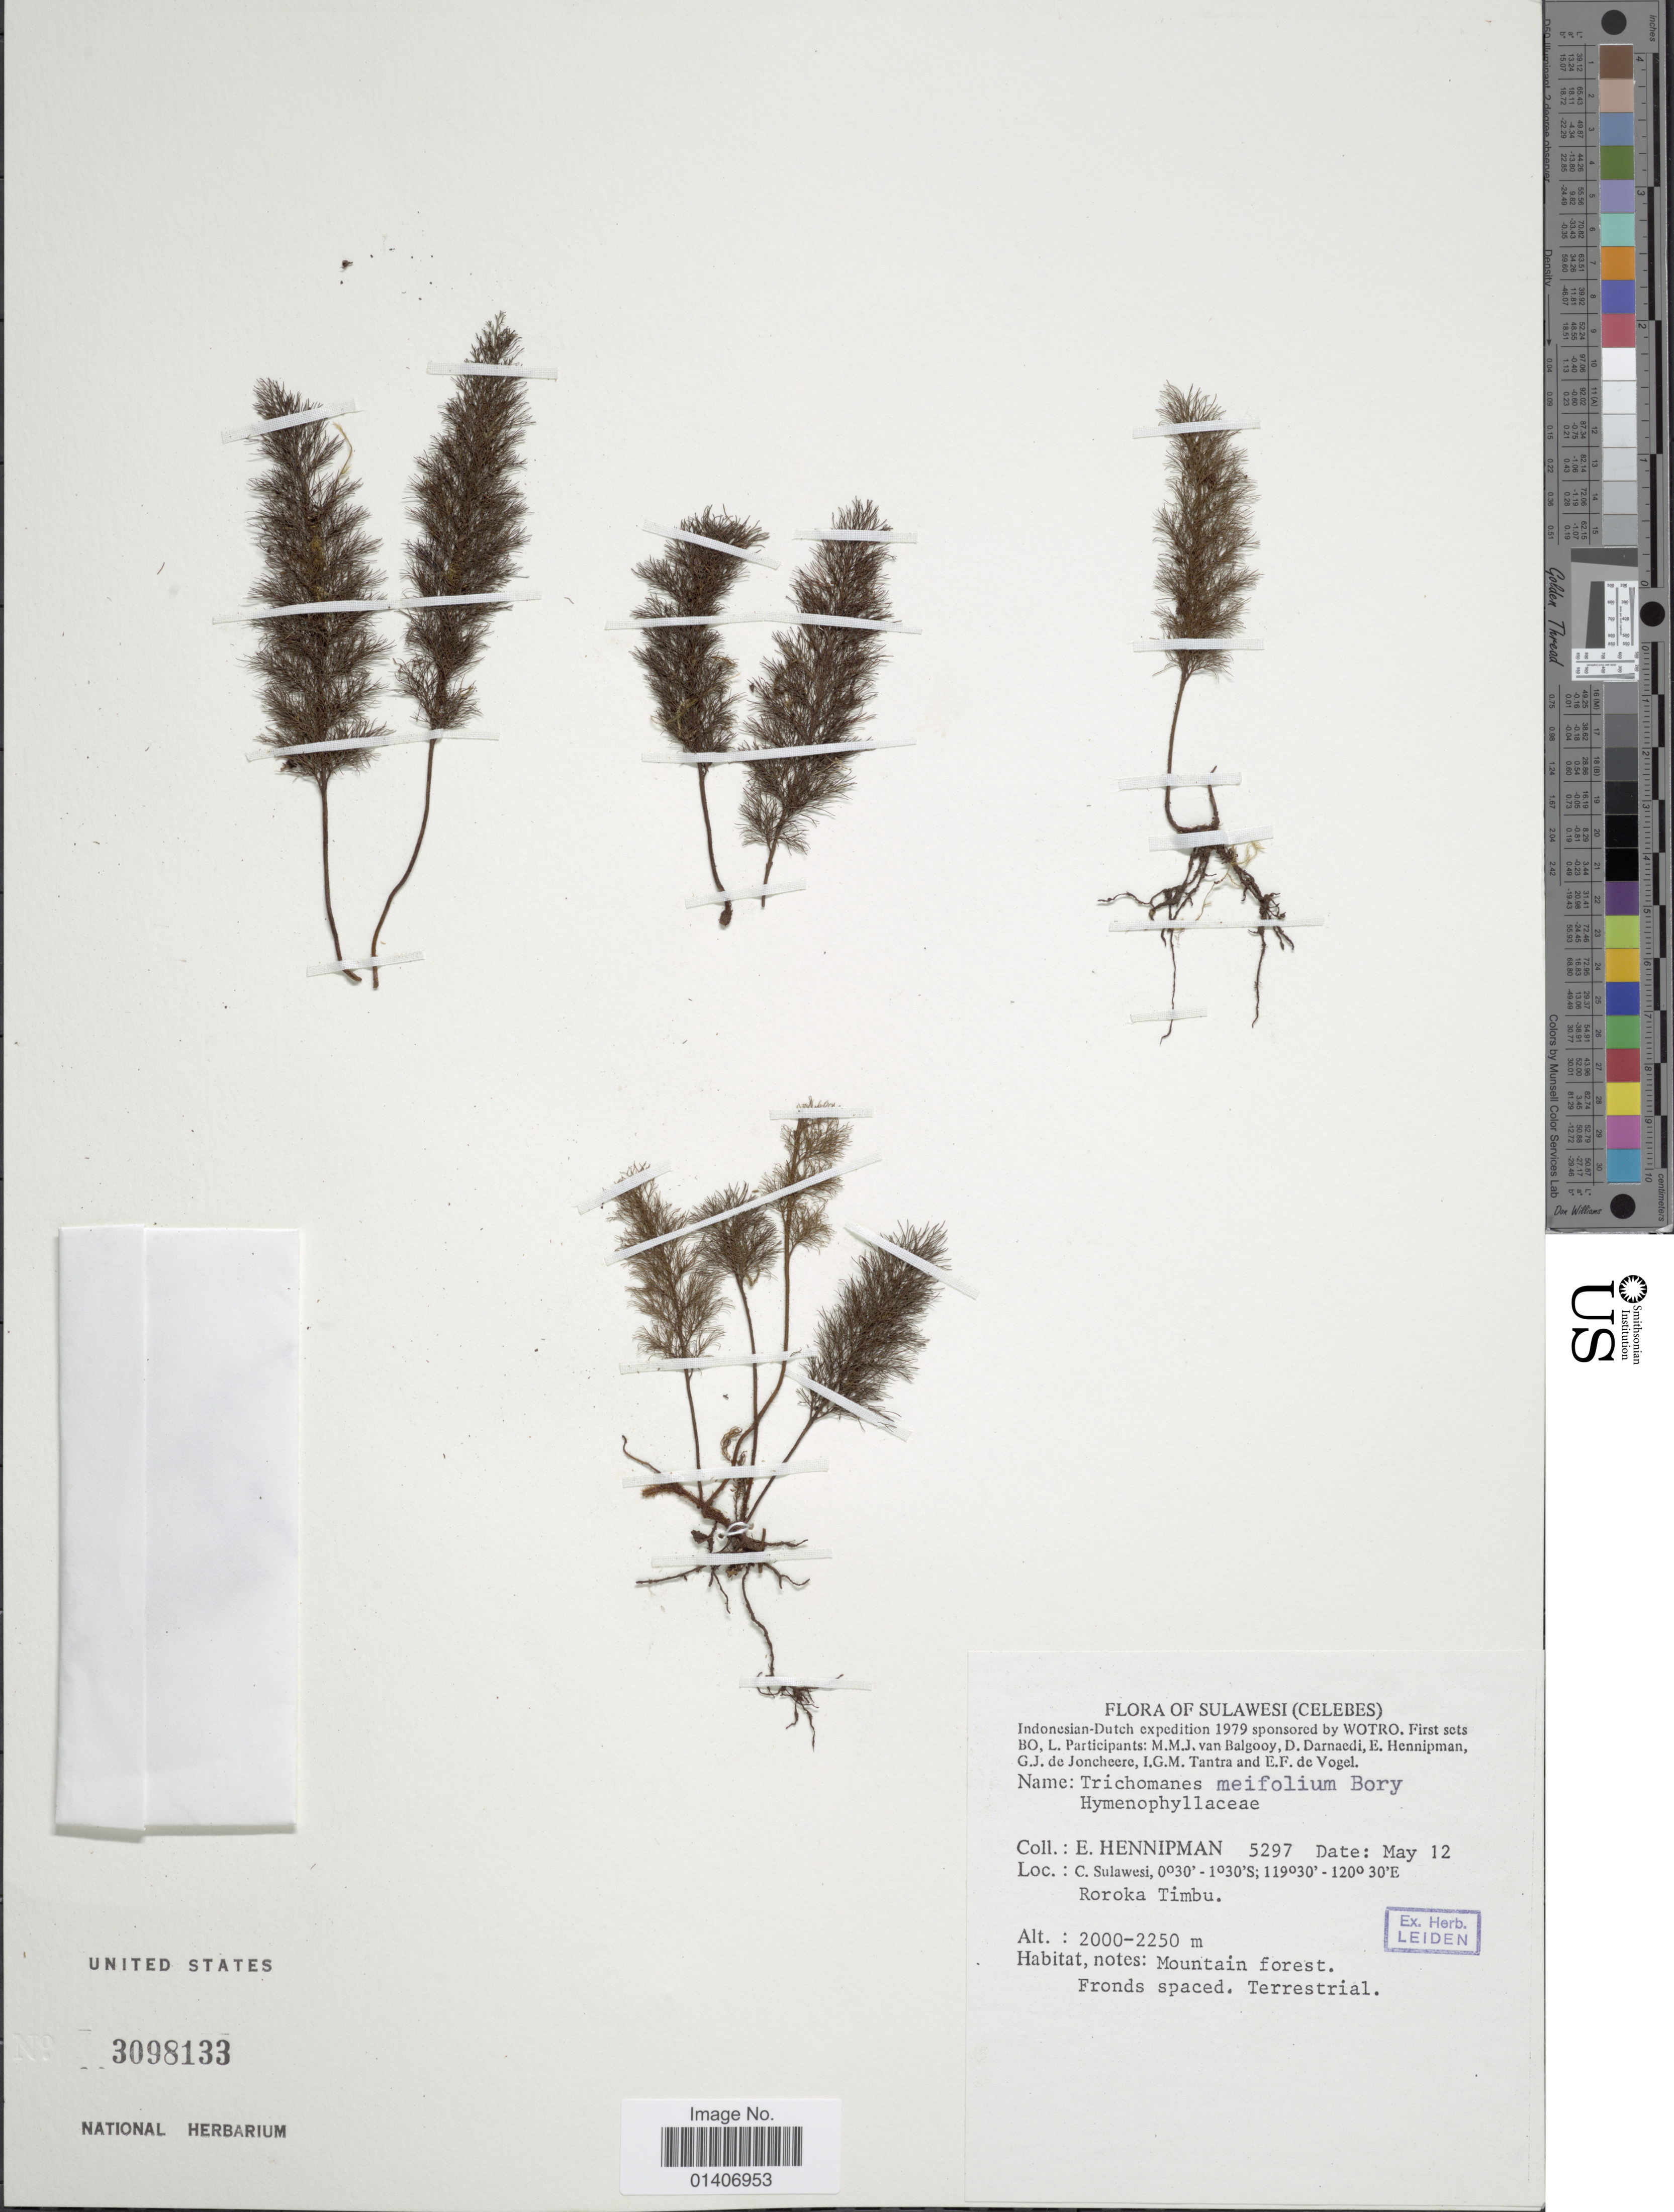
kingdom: Plantae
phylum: Tracheophyta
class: Polypodiopsida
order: Hymenophyllales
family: Hymenophyllaceae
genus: Abrodictyum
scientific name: Abrodictyum meifolium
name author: (Bory) Ebihara & K. Iwats.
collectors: E. Hennipman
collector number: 5297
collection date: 1979-05-12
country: Indonesia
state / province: Sulawesi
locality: Sulawesi(Celebes), C. Sulawesi, Roroka Timbu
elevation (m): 2000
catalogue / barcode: US 3098133